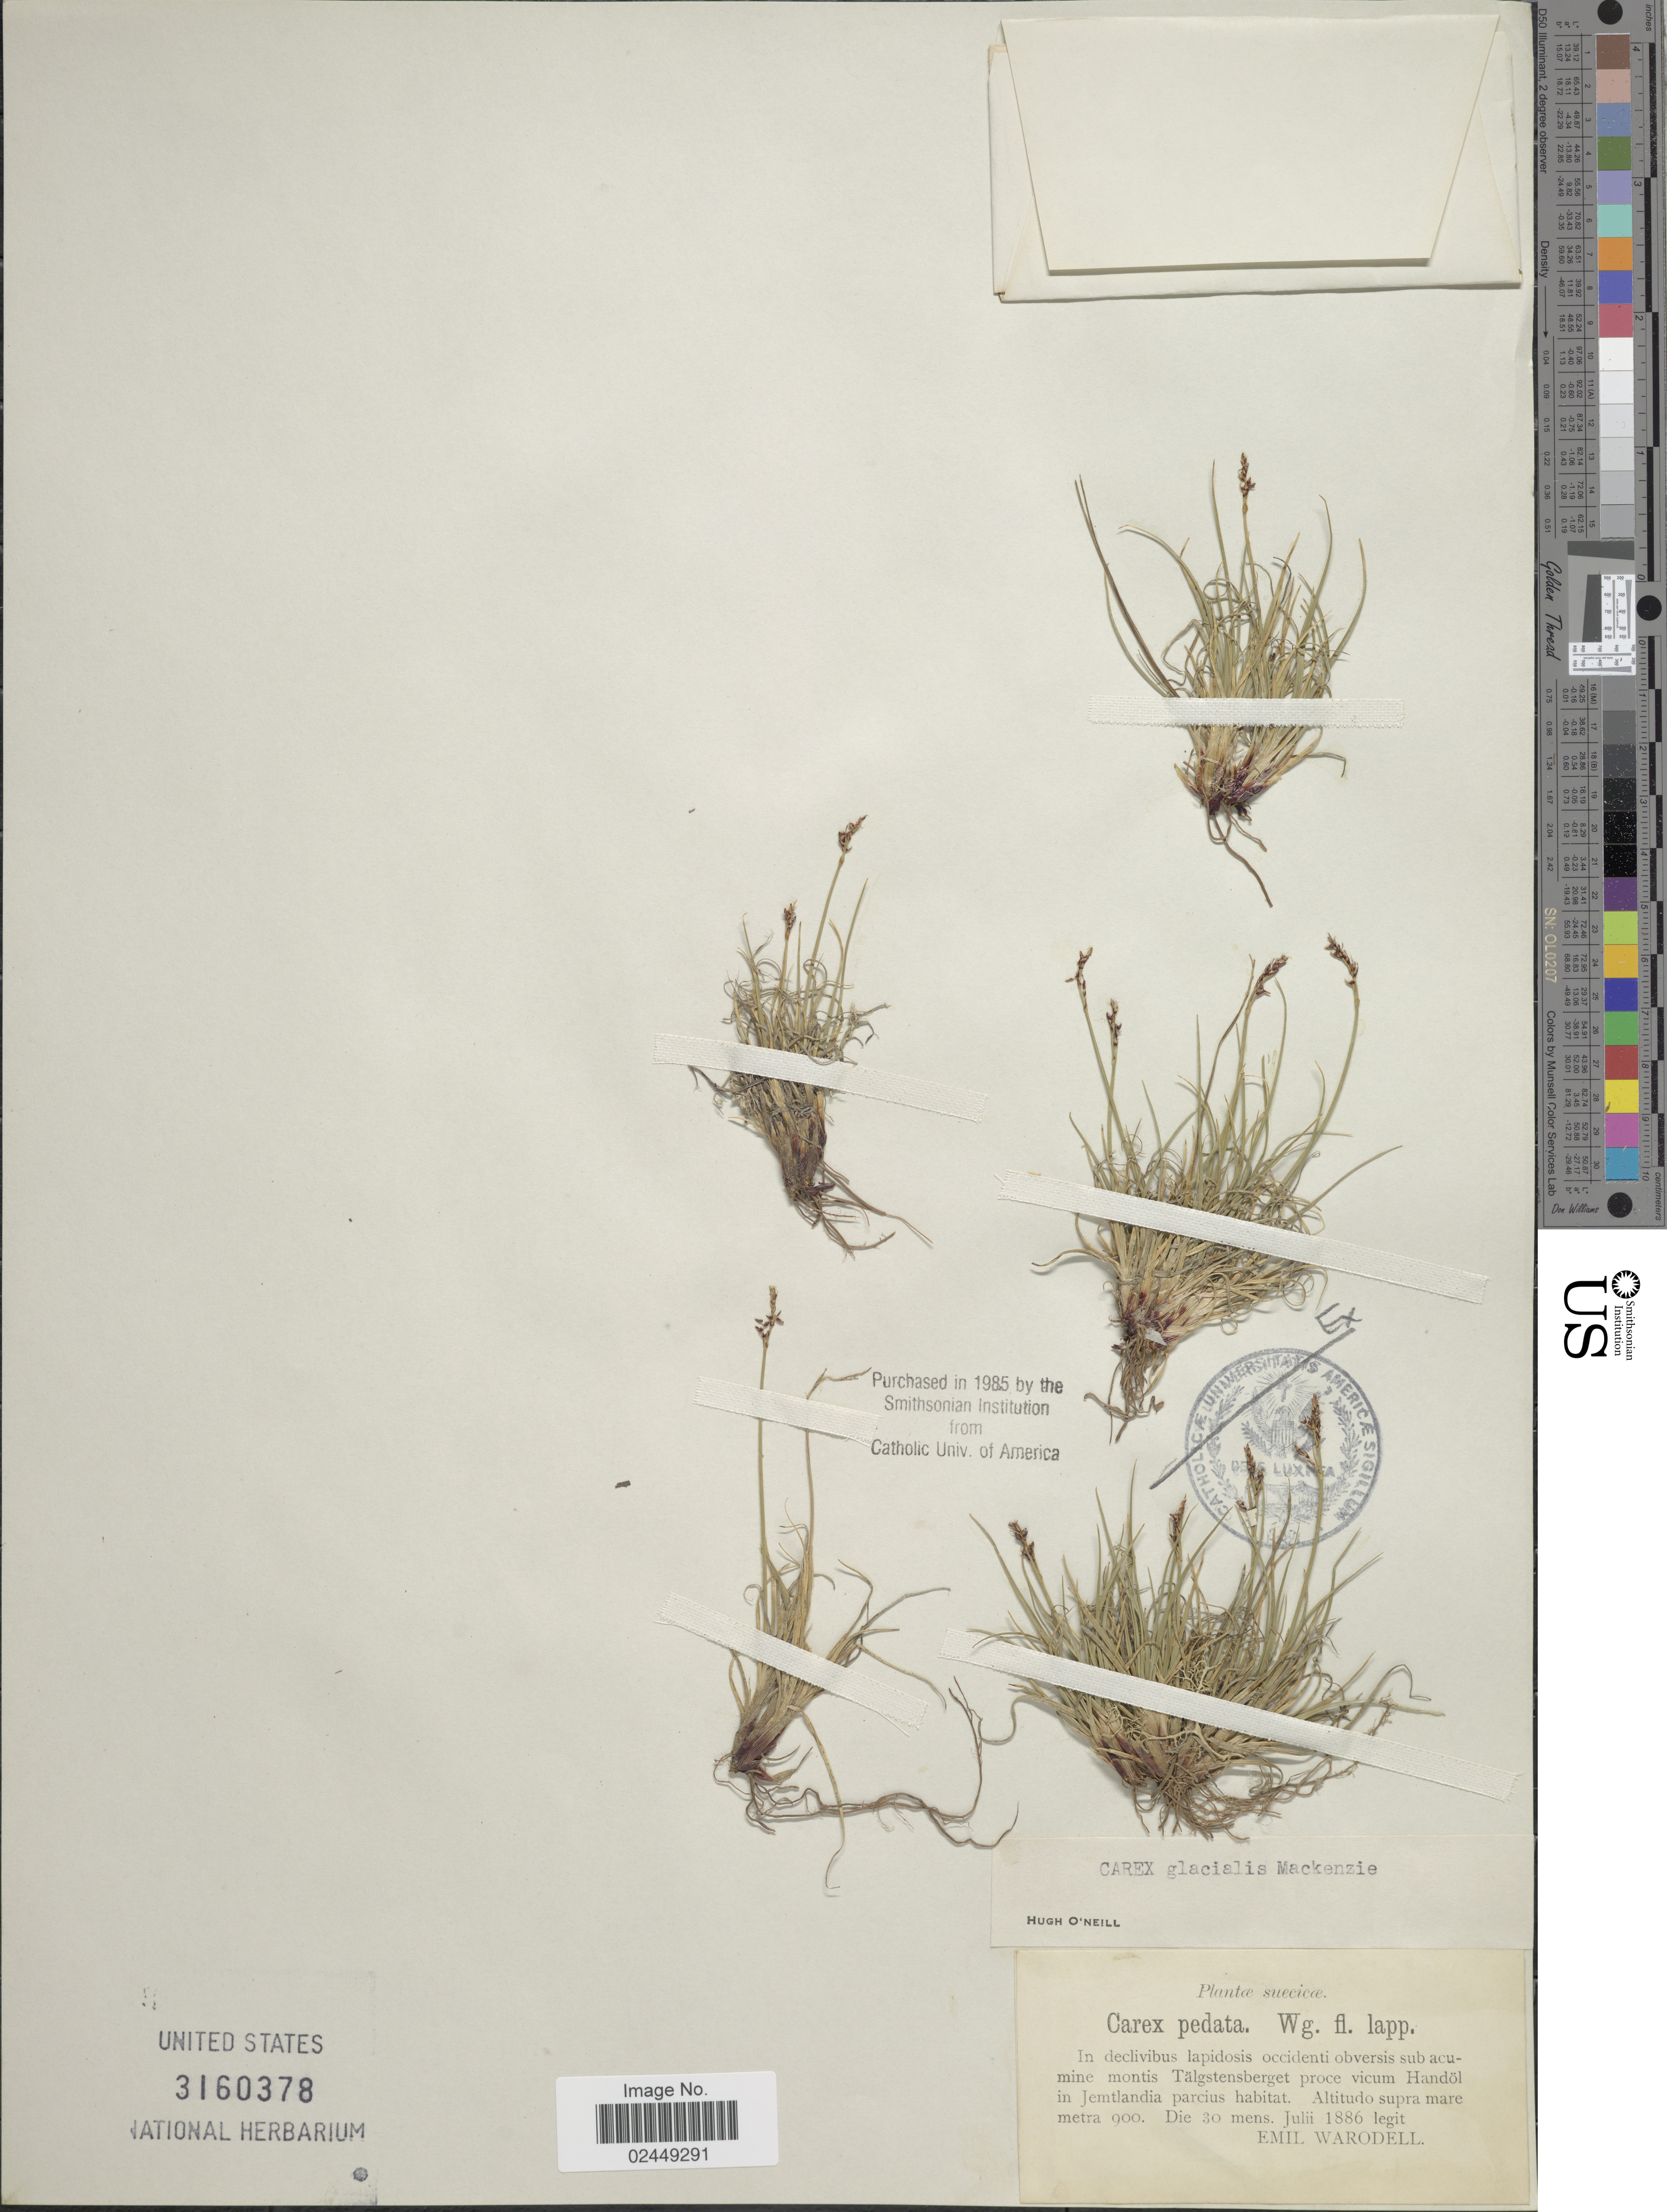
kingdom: Plantae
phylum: Tracheophyta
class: Liliopsida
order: Poales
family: Cyperaceae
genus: Carex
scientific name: Carex glacialis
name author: Mack.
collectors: E. Warodell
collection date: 1886-07-30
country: Sweden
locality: In declivibus lapidosis occidenti obversis sub acumine montis Talgstensberget proce vicum Handol in Jemtlandia parcius habitat.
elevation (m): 900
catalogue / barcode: US 3160378